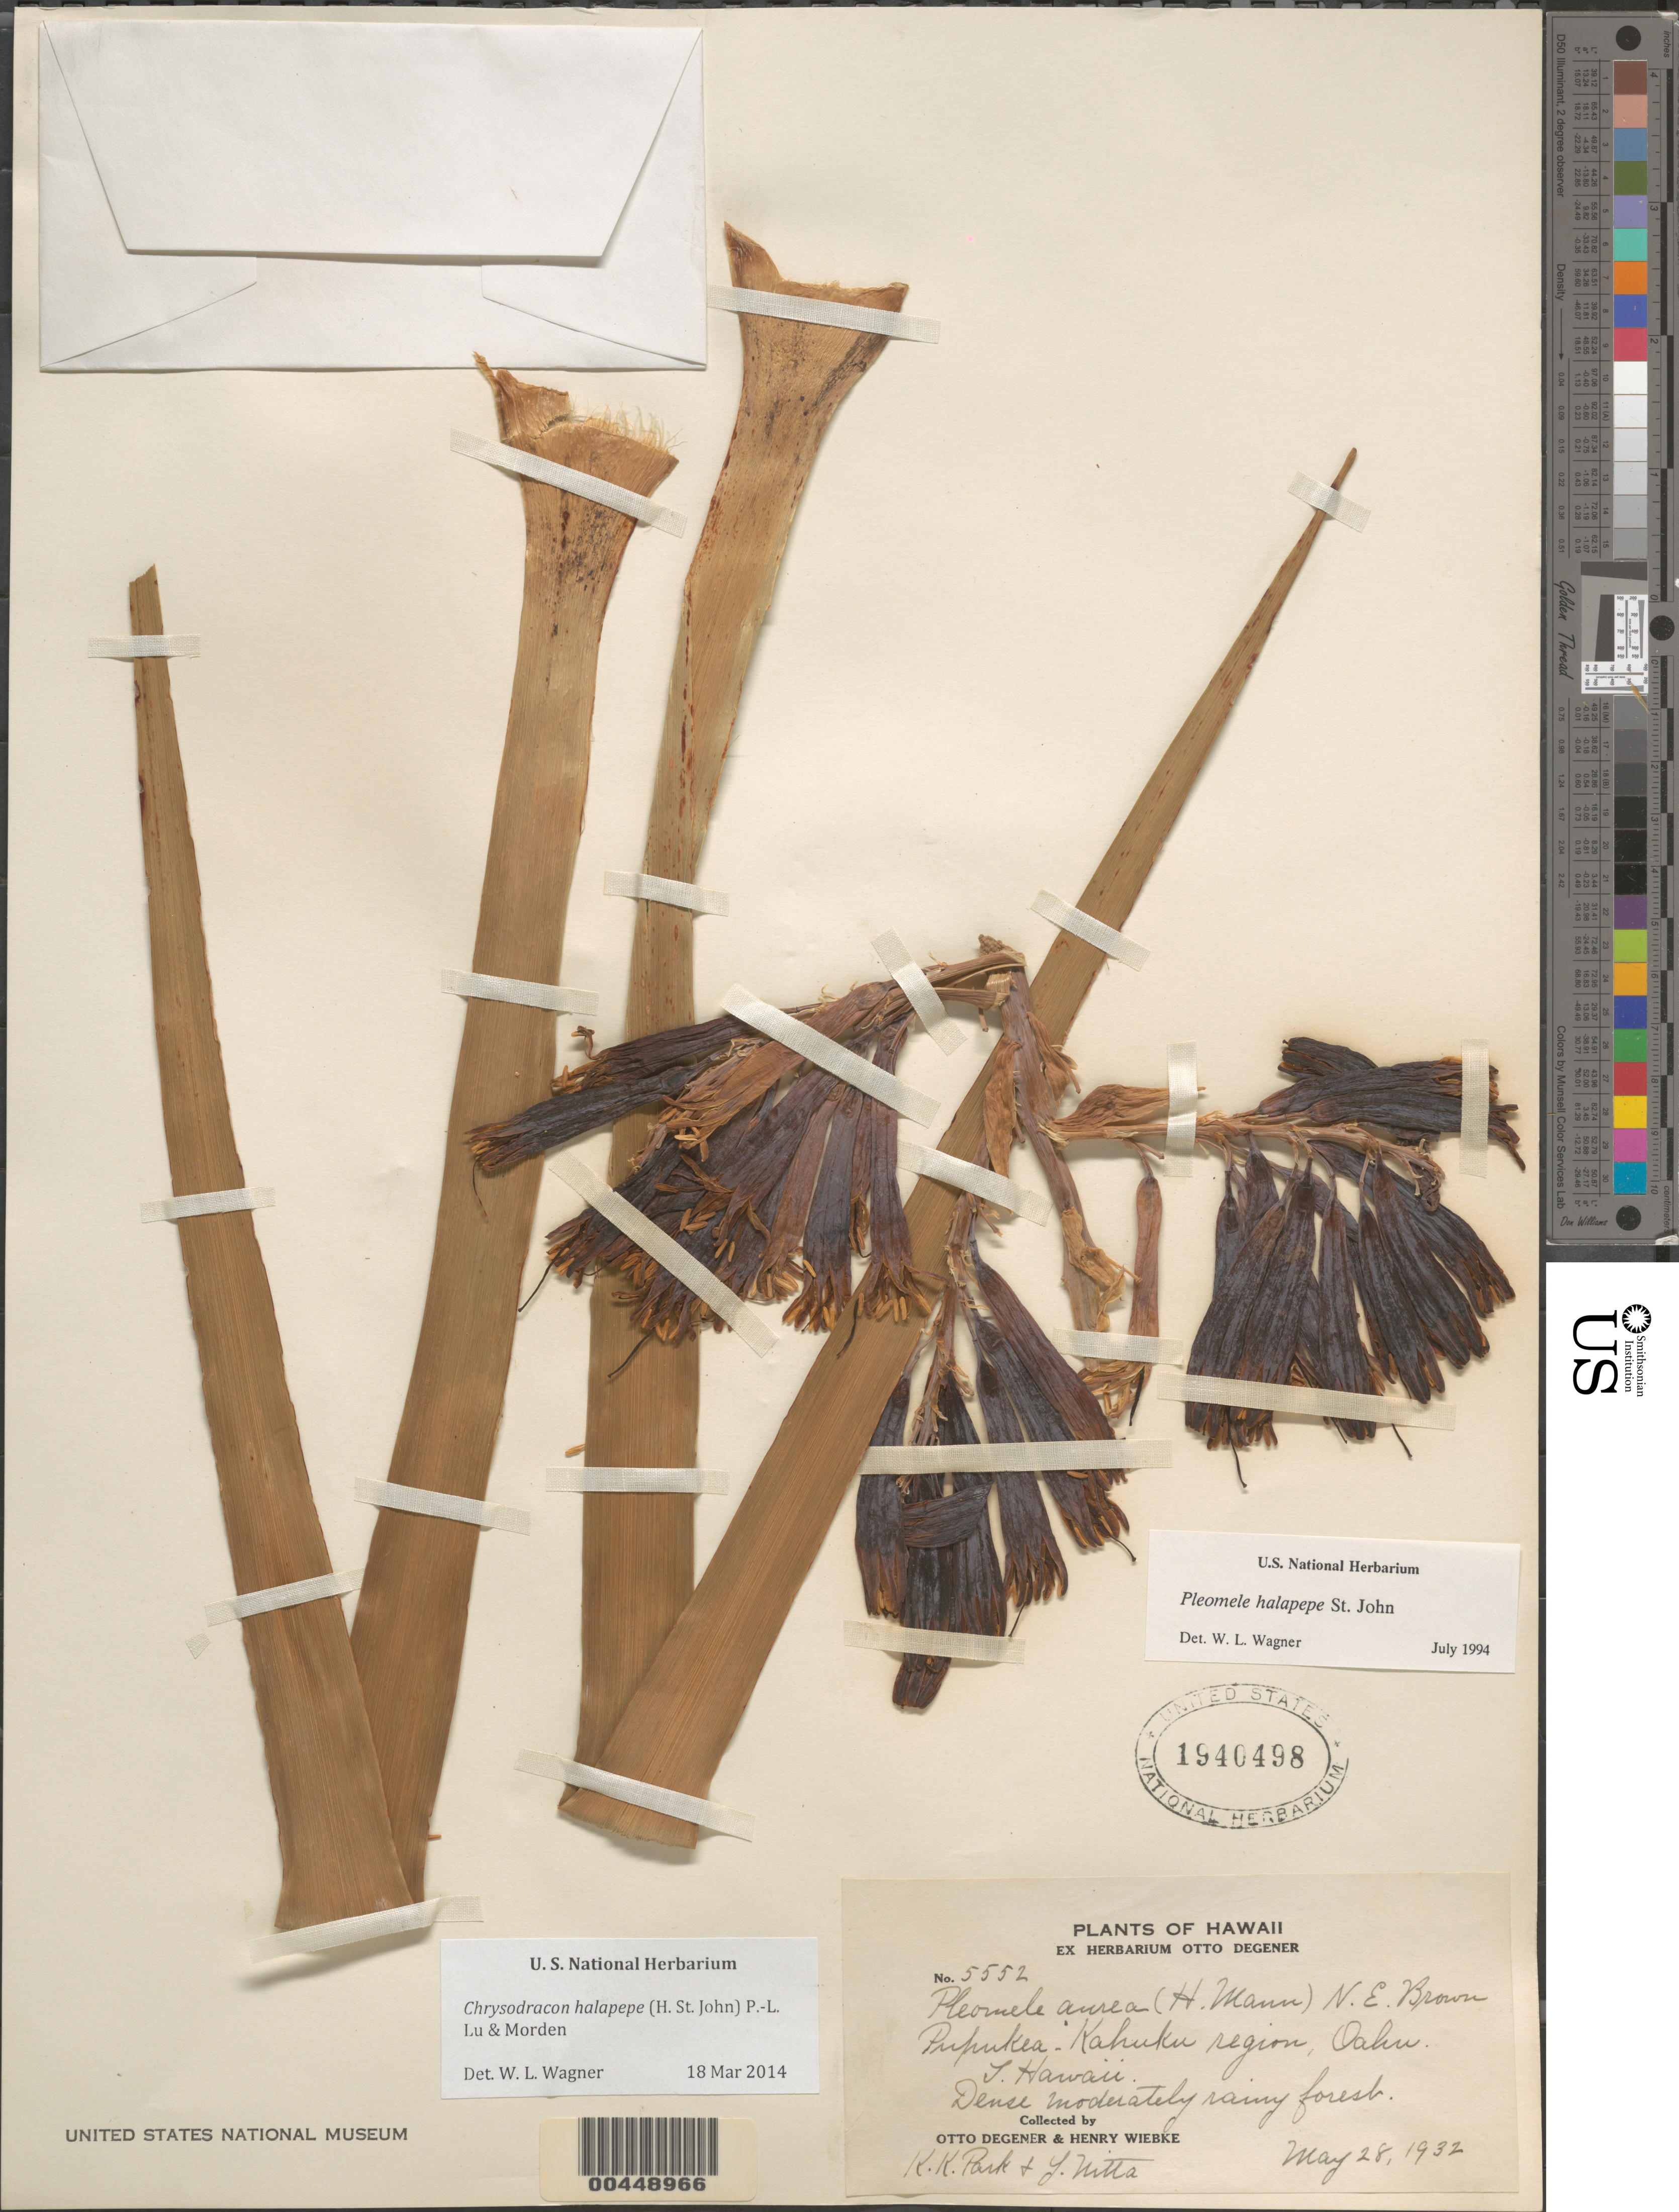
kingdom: Plantae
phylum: Tracheophyta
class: Liliopsida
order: Asparagales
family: Asparagaceae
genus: Dracaena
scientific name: Dracaena halapepe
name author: (H. St. John) Jankalski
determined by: Wagner, W. L., (BOT), Smithsonian Institution - National Museum of Natural History (UNITED STATES)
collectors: O. Degener, H. Wiebke, K. Park & Y. Nitta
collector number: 5552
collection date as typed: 28 May 1932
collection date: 1932-05-28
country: United States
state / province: Hawaii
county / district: Honolulu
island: Oahu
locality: Pupukea-Kahuku region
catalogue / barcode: US 1940498